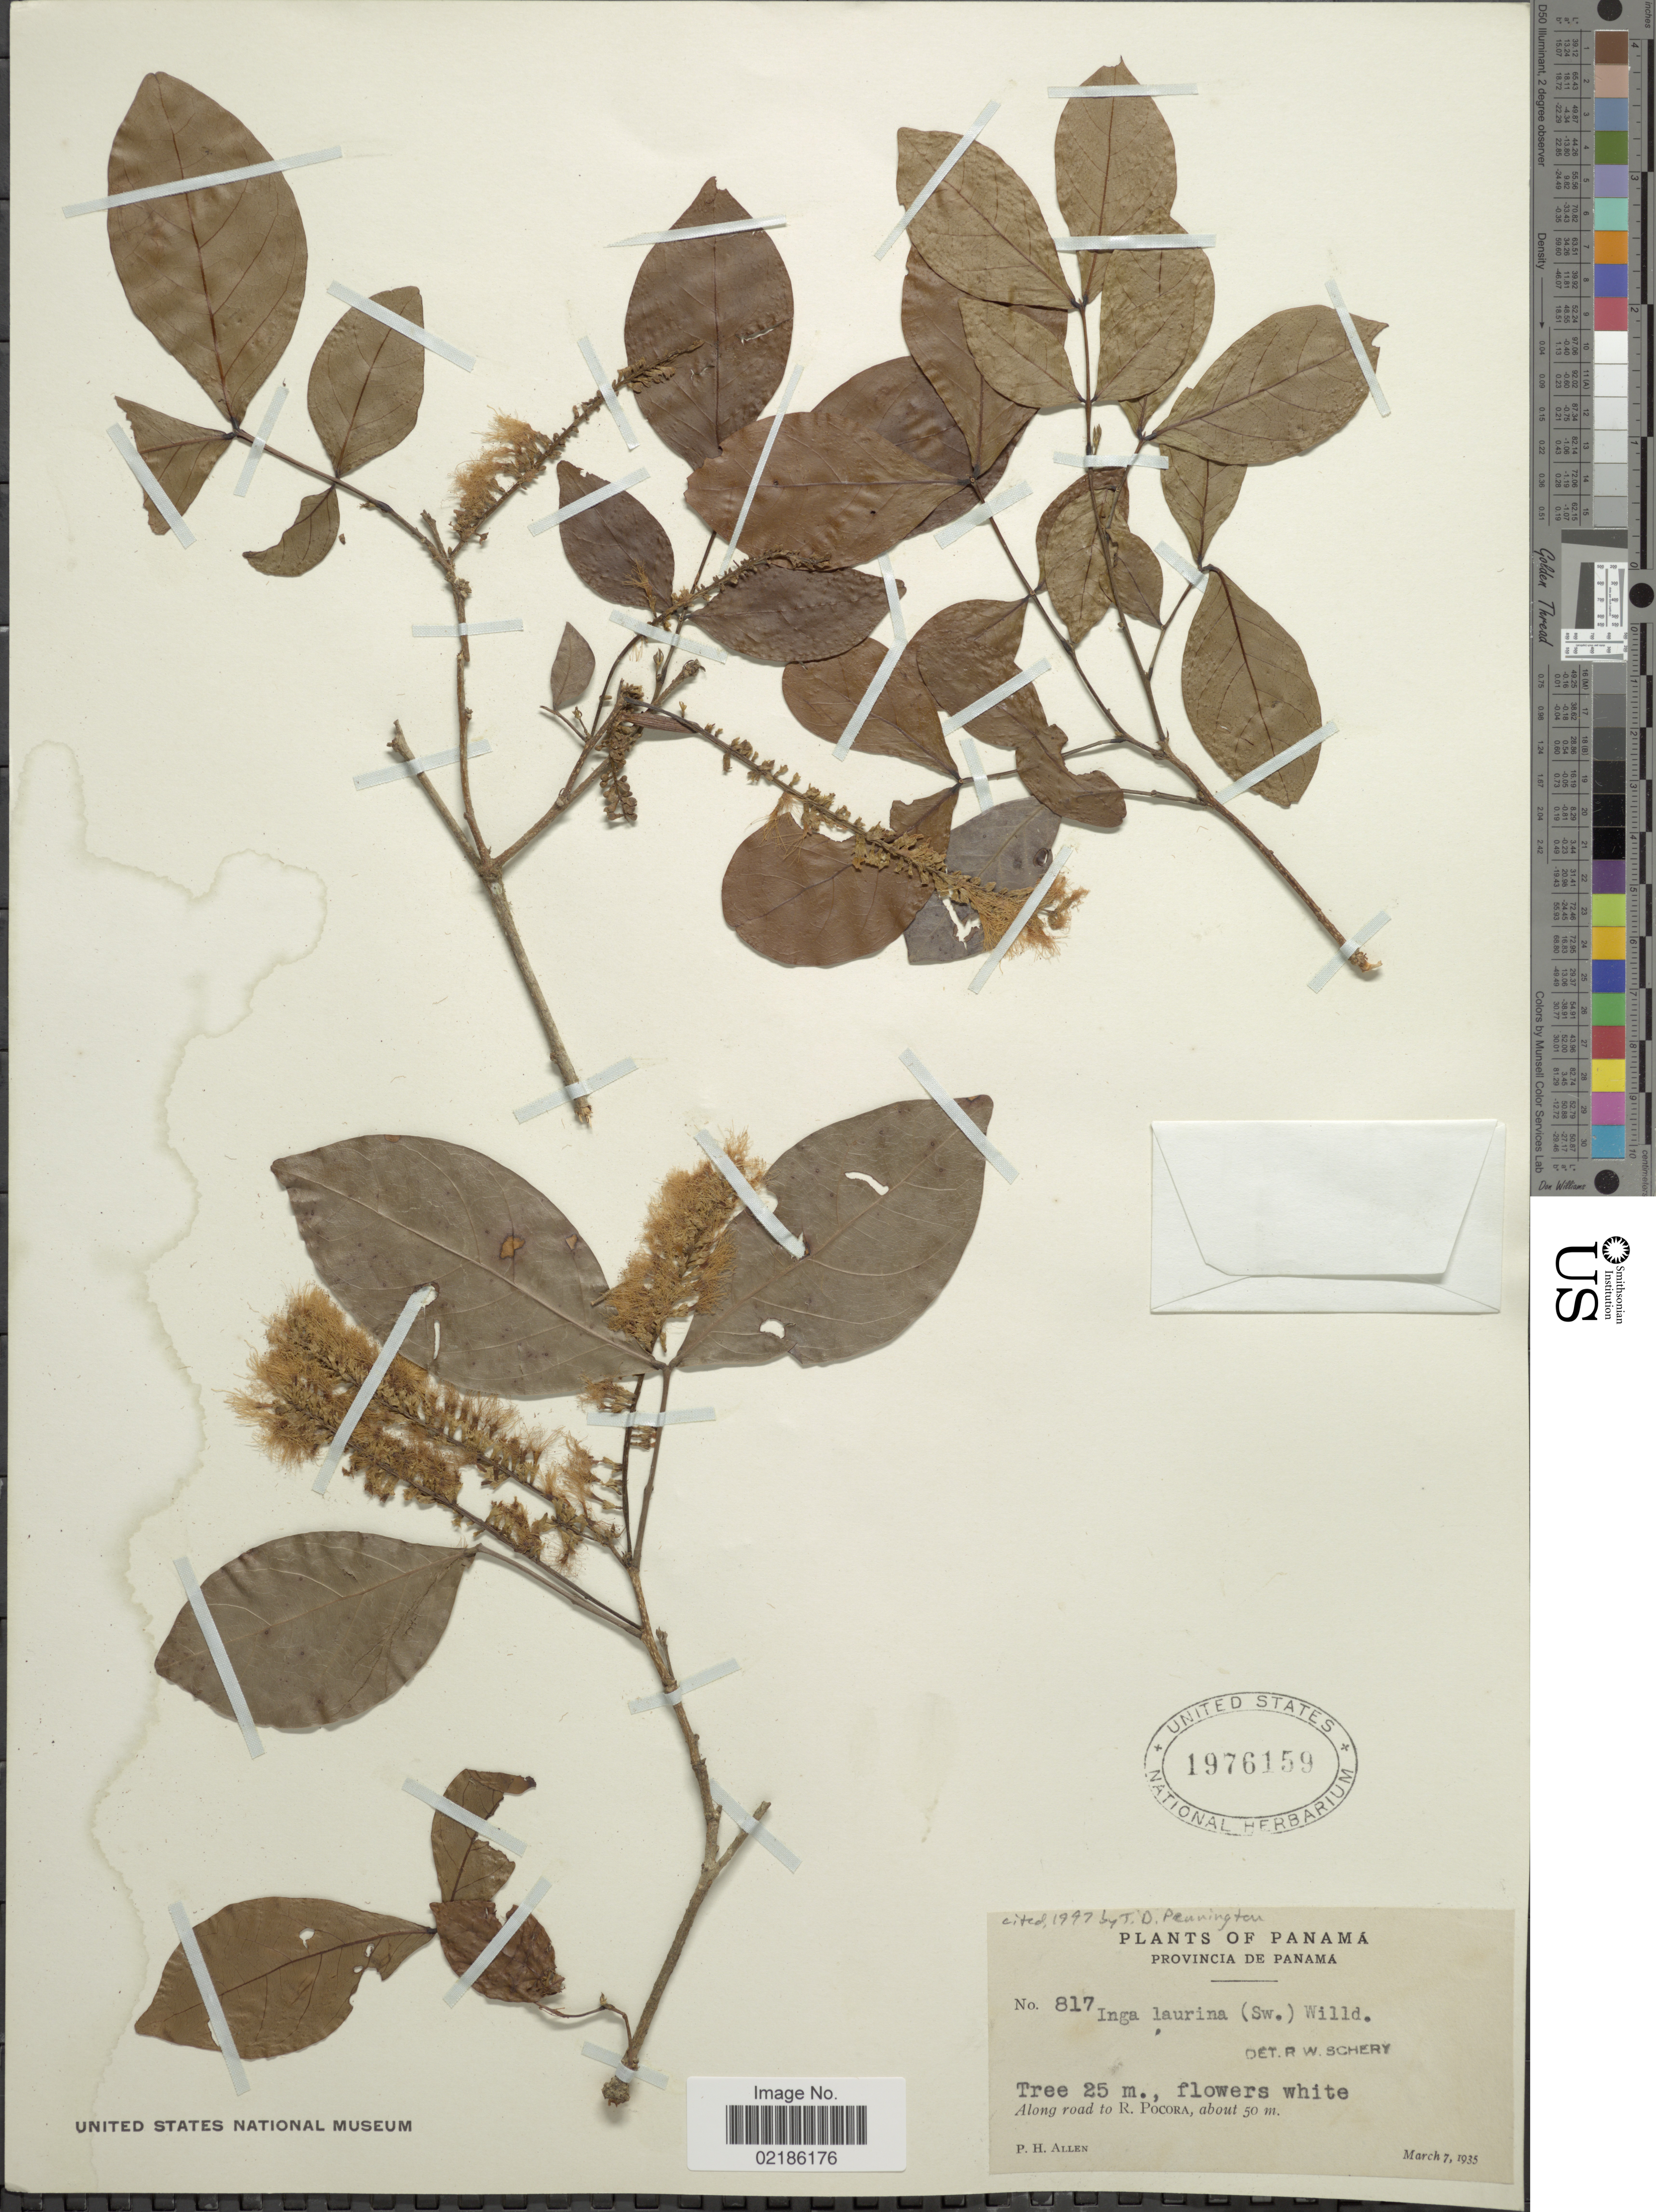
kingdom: Plantae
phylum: Tracheophyta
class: Magnoliopsida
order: Fabales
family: Fabaceae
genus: Inga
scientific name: Inga laurina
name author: (Sw.) Willd.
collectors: P. H. Allen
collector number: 817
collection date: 1935-03-07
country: Panama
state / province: Panamá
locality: Along road to R. Pocora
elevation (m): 50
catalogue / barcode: US 1976159